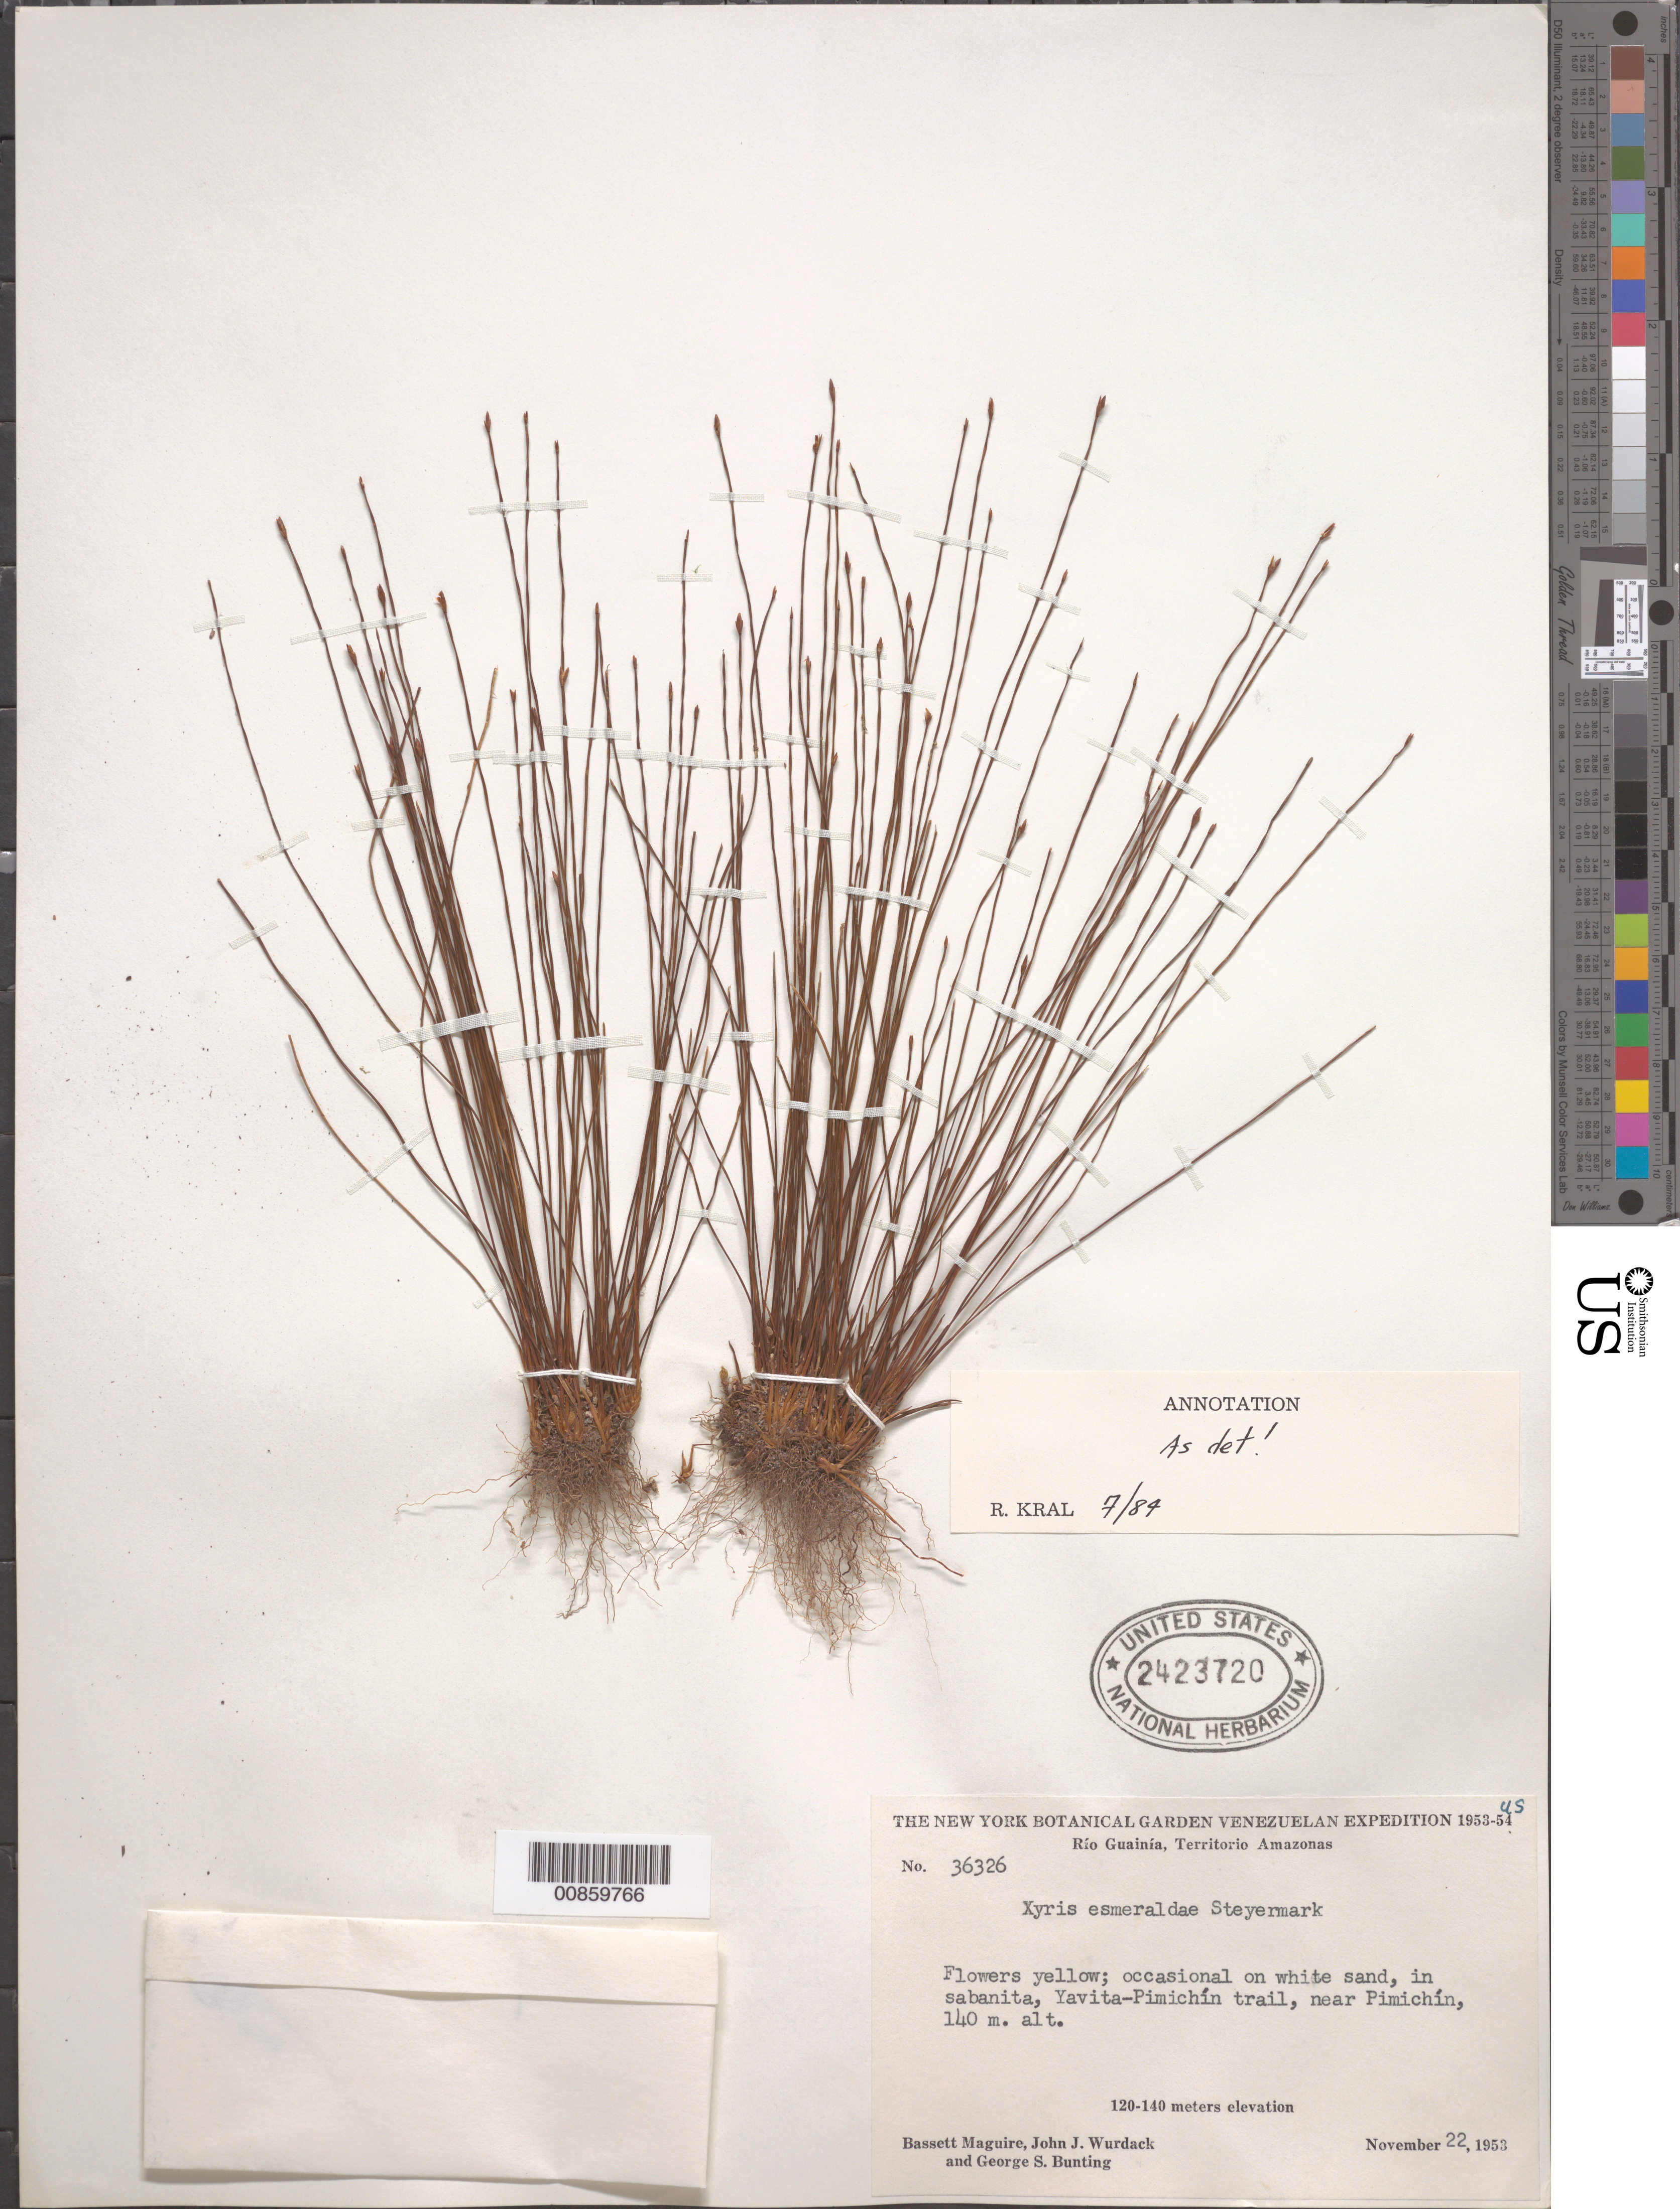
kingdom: Plantae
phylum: Tracheophyta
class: Liliopsida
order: Poales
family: Xyridaceae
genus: Xyris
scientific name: Xyris esmeraldae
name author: Steyerm.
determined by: Kral, Robert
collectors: B. Maguire, J. J. Wurdack & G. S. Bunting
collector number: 36326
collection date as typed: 22-Nov-53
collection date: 1953-11-22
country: Venezuela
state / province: Amazonas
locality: Yavita-Pimichin trail, near Pimichín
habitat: Sabanita, white sand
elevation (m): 140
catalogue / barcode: US 2423720